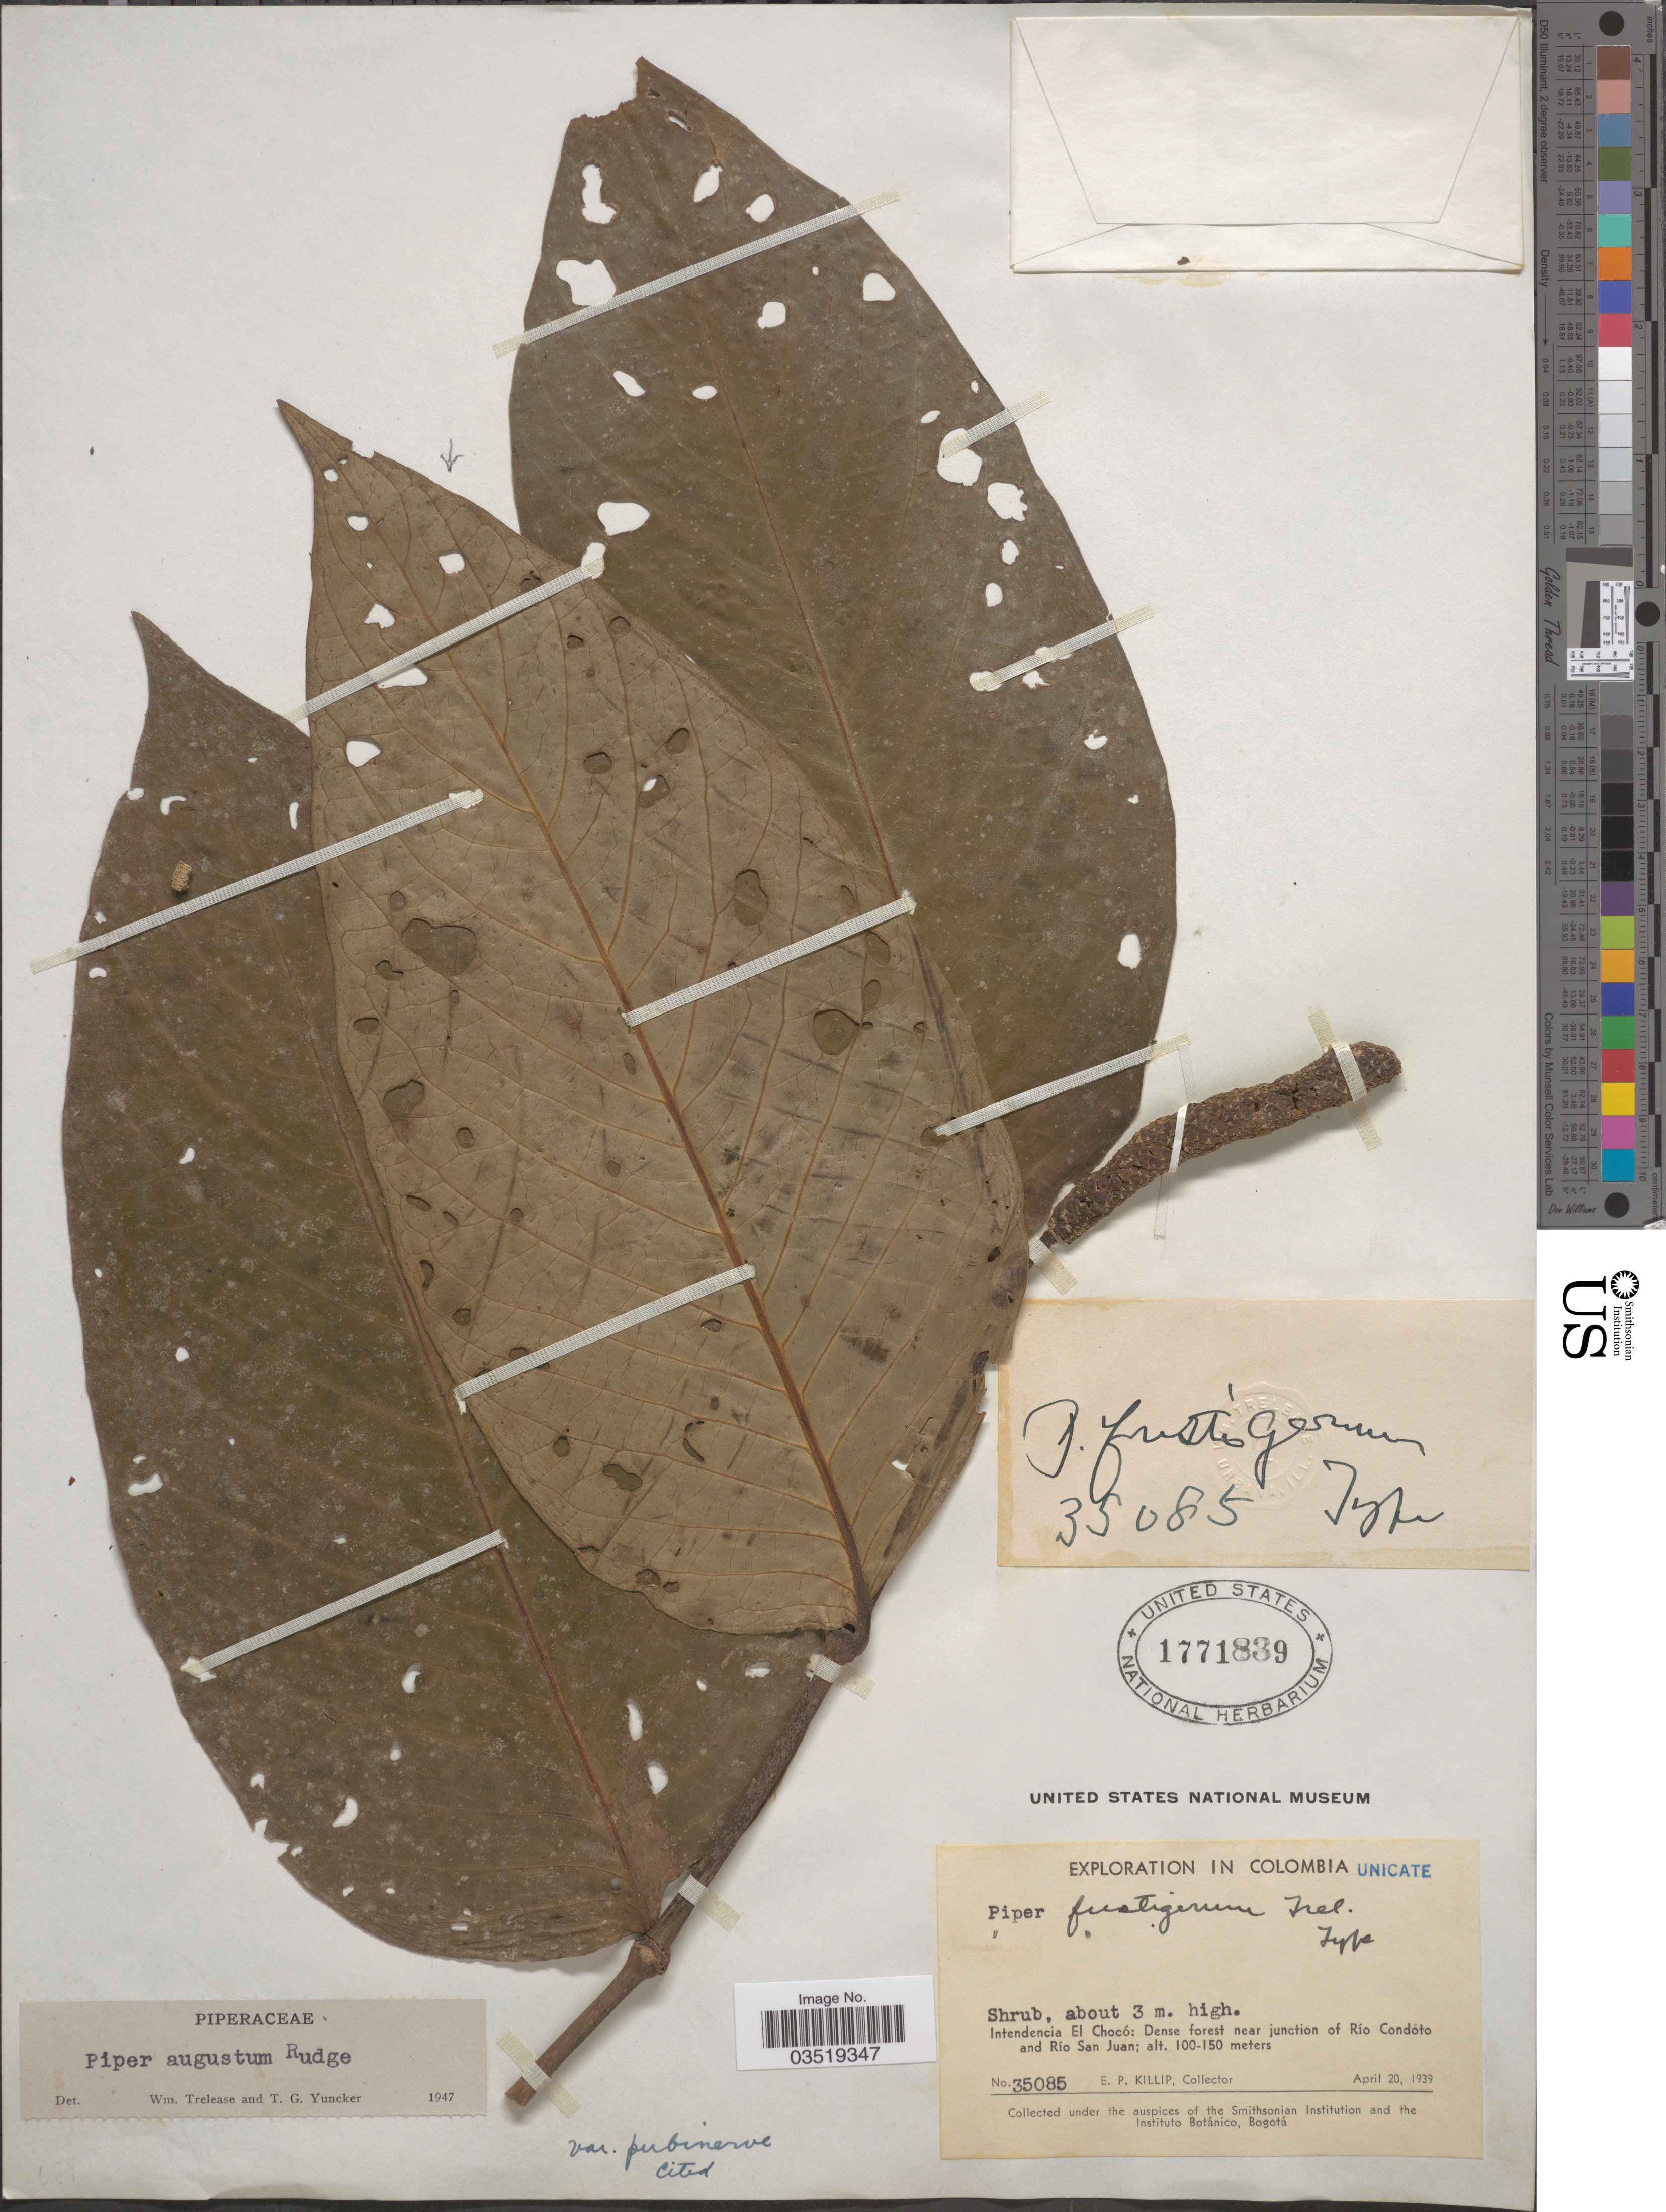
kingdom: Plantae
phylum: Tracheophyta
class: Magnoliopsida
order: Piperales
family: Piperaceae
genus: Piper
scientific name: Piper augustum var. augustum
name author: Rudge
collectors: E. P. Killip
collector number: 35085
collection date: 1939-04-20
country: Colombia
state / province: Chocó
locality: Intendencia El Chocó: near junction of Río Condoto and Río San Juan.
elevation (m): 100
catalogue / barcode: US 1771839